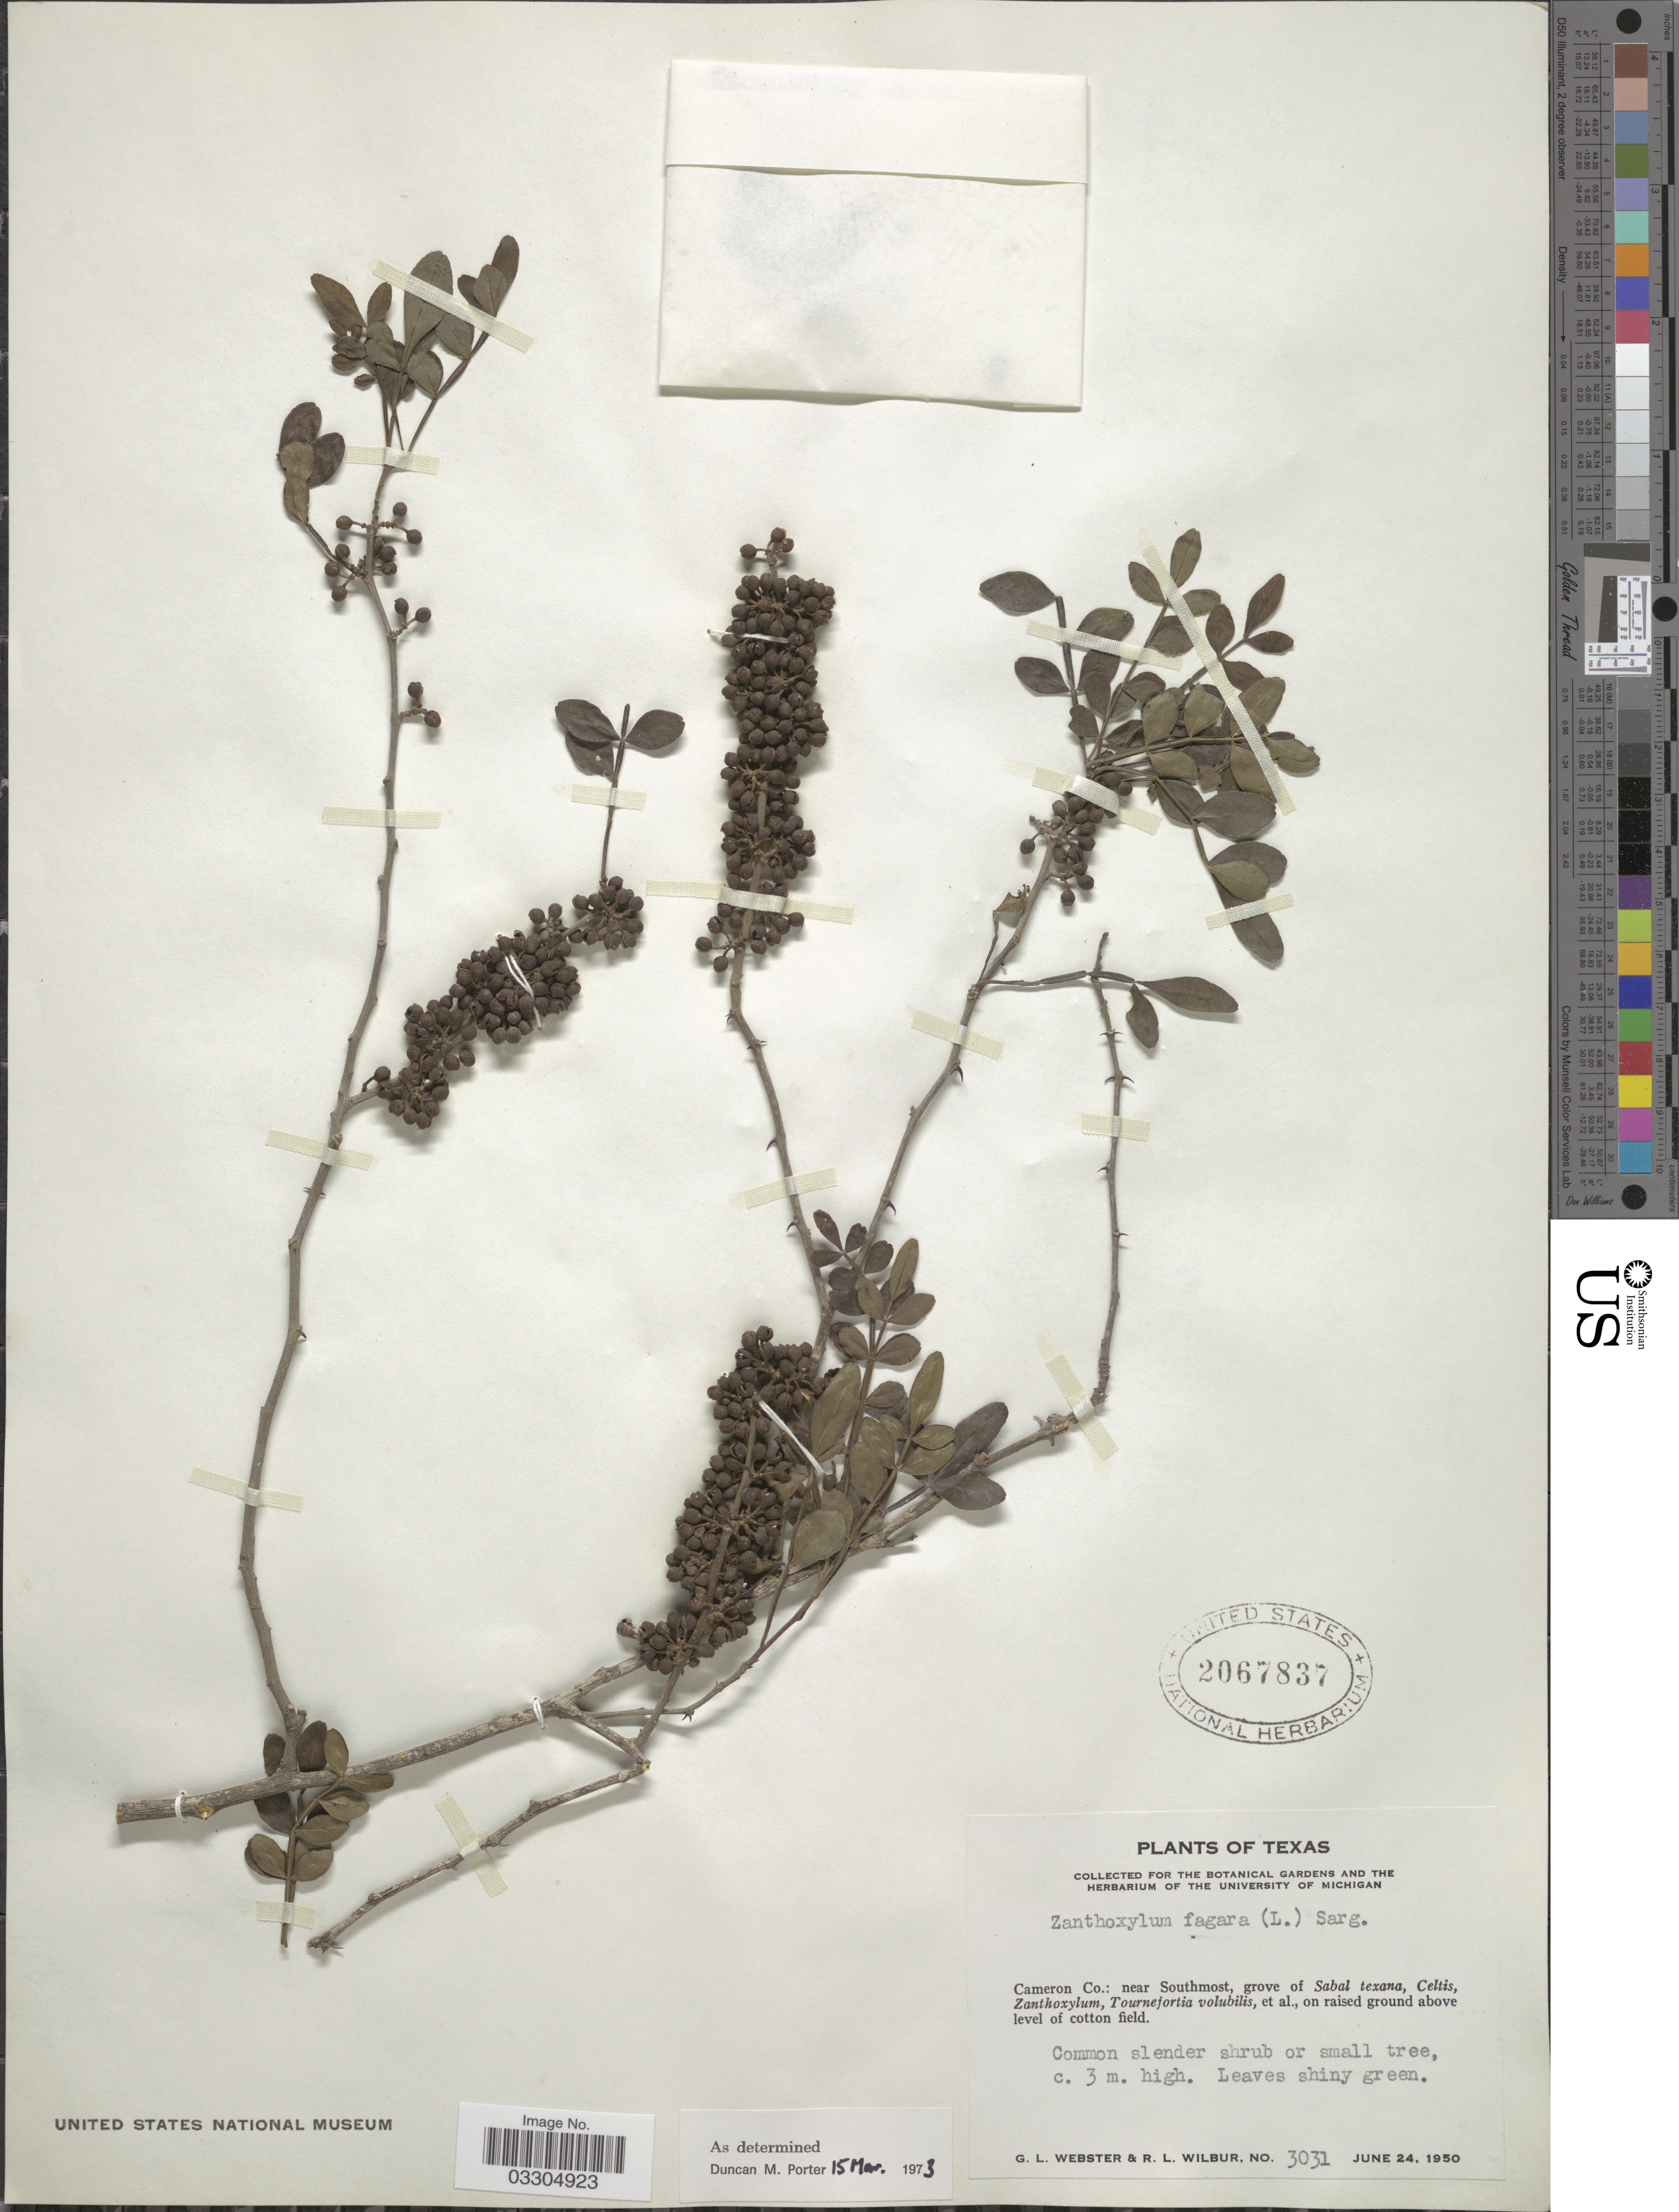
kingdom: Plantae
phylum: Tracheophyta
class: Magnoliopsida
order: Sapindales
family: Rutaceae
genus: Zanthoxylum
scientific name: Zanthoxylum fagara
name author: (L.) Sarg.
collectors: G. L. Webster & R. L. Wilbur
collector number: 3031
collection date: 1950-06-24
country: United States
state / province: Texas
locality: Cameron Co.: near Southmost.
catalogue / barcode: US 2067837